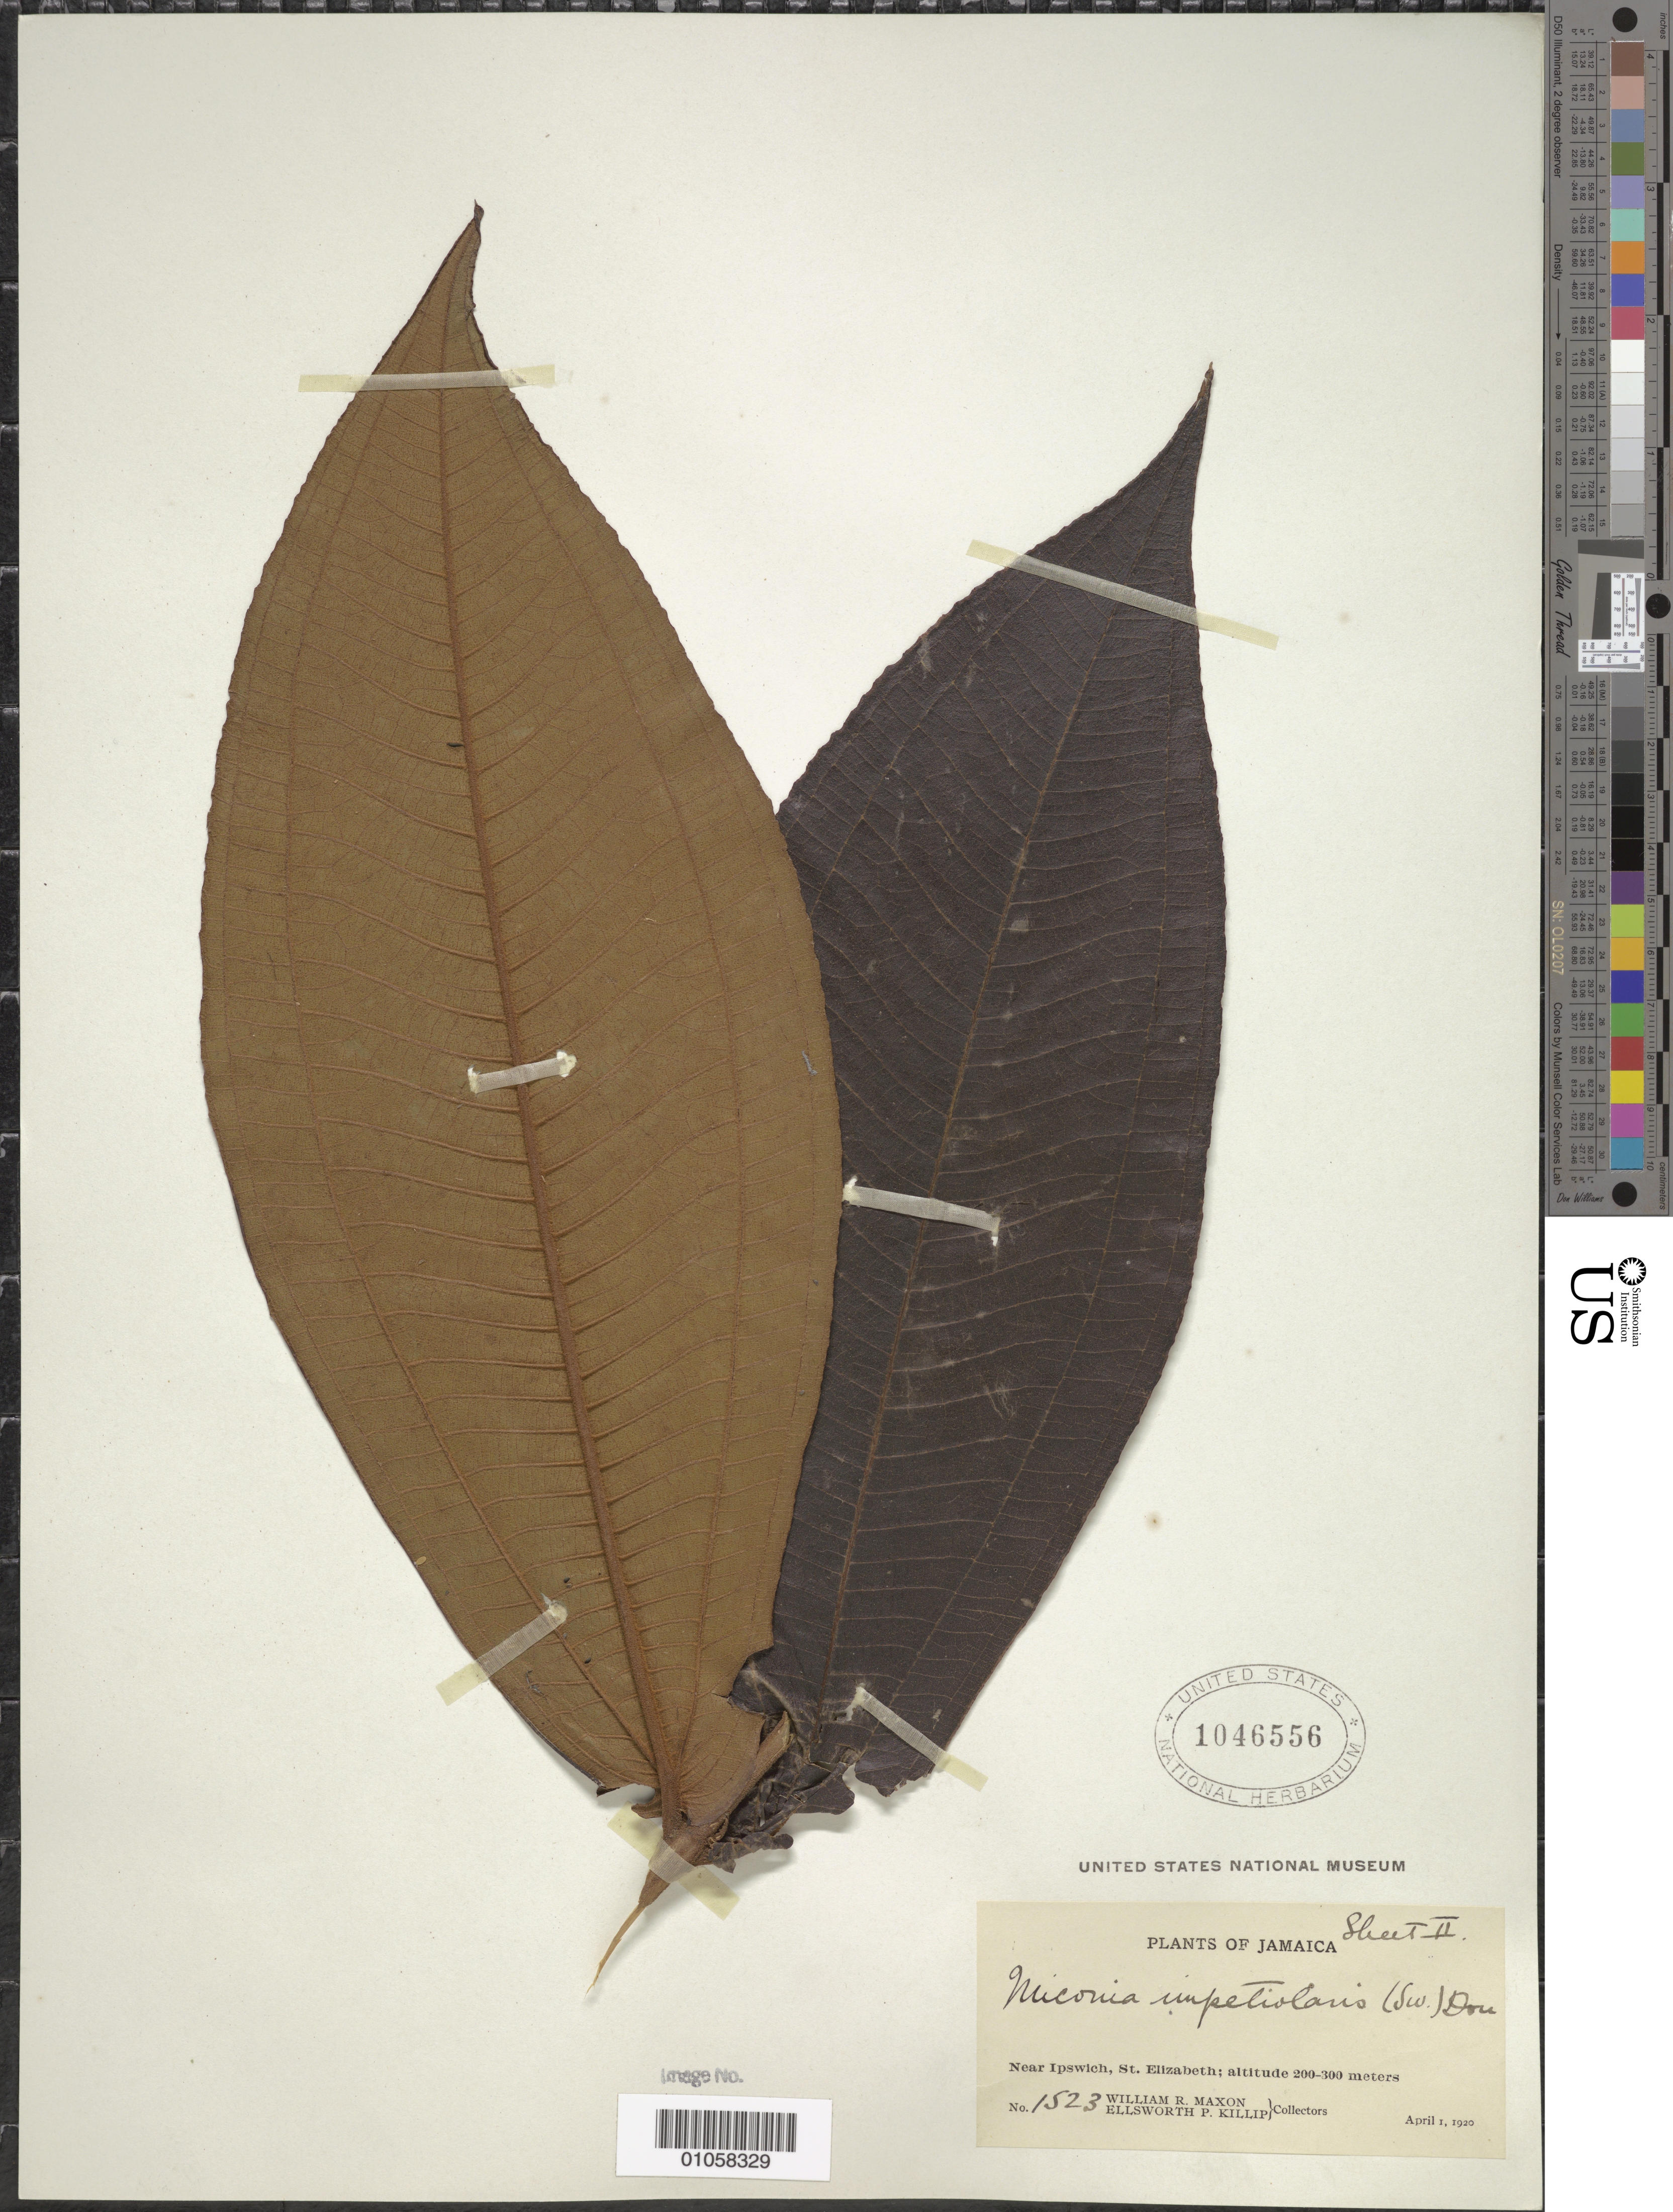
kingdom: Plantae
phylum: Tracheophyta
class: Magnoliopsida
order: Myrtales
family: Melastomataceae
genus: Miconia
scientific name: Miconia impetiolaris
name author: (Sw.) D. Don ex DC.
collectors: W. R. Maxon & E. P. Killip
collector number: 1523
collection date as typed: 01 Apr 1920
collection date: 1920-04-01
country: Jamaica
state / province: Saint Elizabeth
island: Jamaica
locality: Near Ipswich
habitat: Roadside clearing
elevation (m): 200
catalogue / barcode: US 1046556